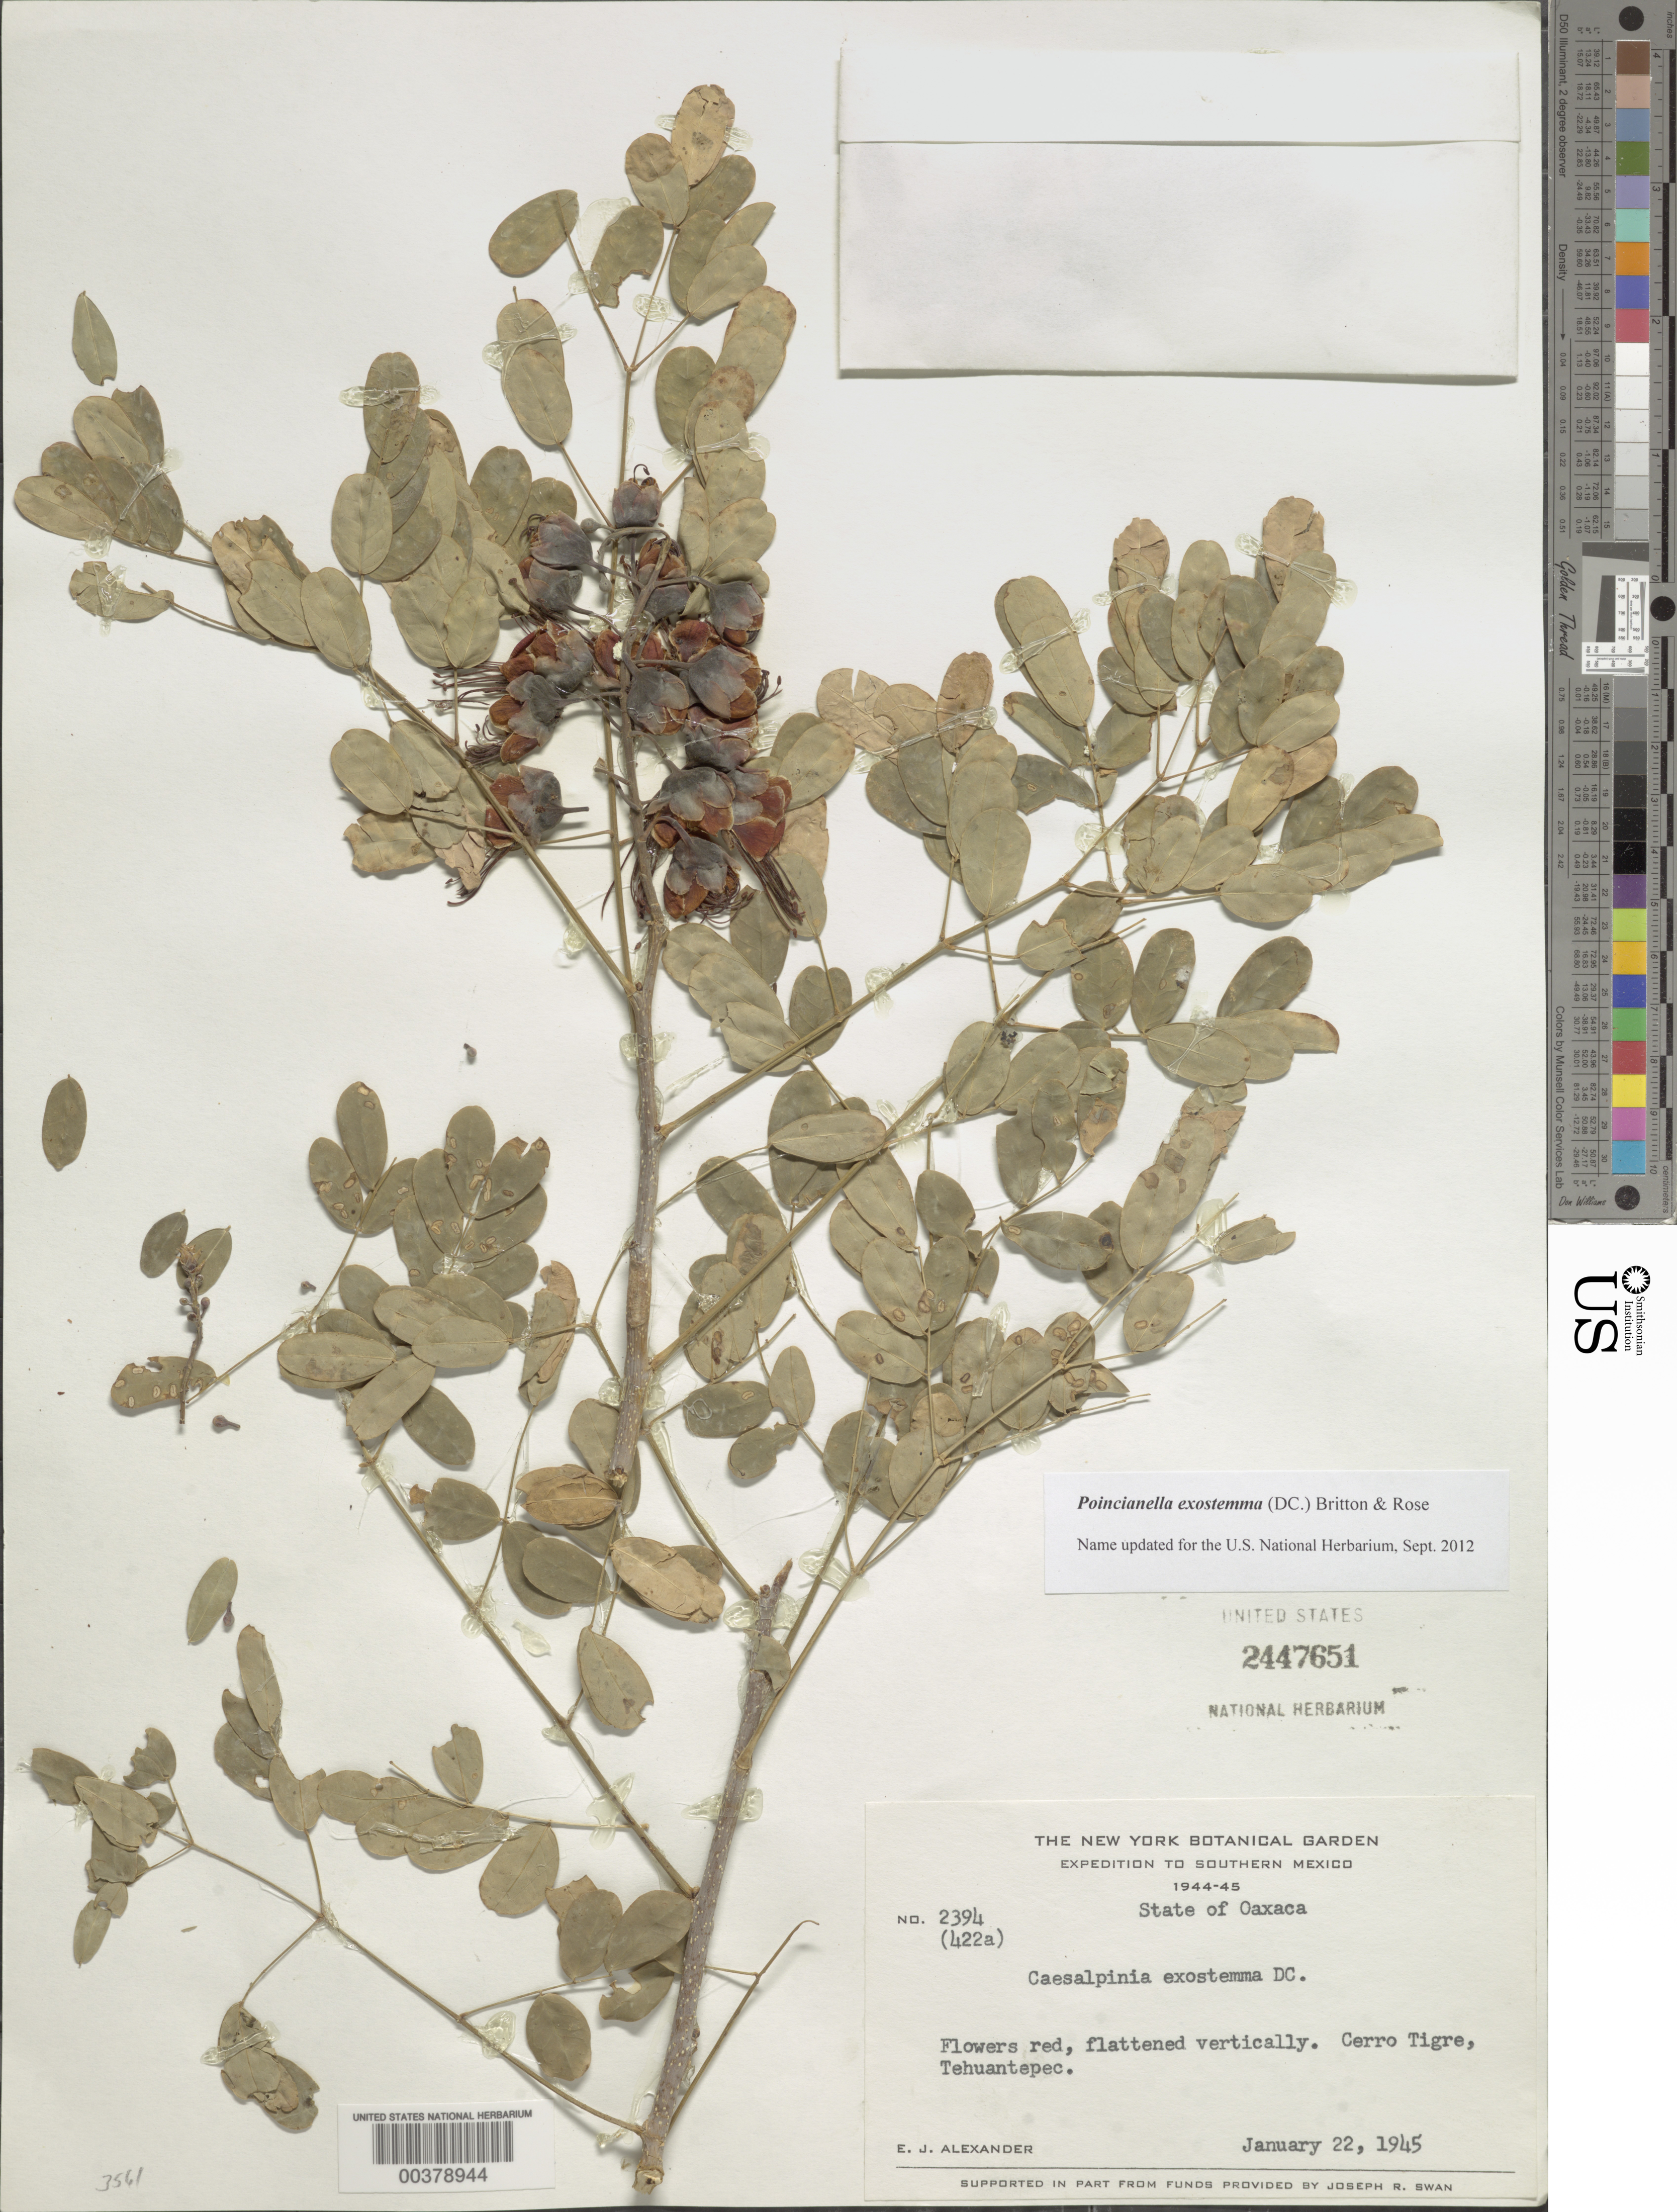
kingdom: Plantae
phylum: Tracheophyta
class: Magnoliopsida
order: Fabales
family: Fabaceae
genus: Erythrostemon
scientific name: Erythrostemon exostemma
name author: (Moc. & Sessé ex DC.) Gagnon & G.P. Lewis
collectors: E. J. Alexander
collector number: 2394 (422a)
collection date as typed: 22 Jan 1945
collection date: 1945-01-22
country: Mexico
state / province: Oaxaca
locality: Cerro tigre, Tehuantepec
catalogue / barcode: US 2447651